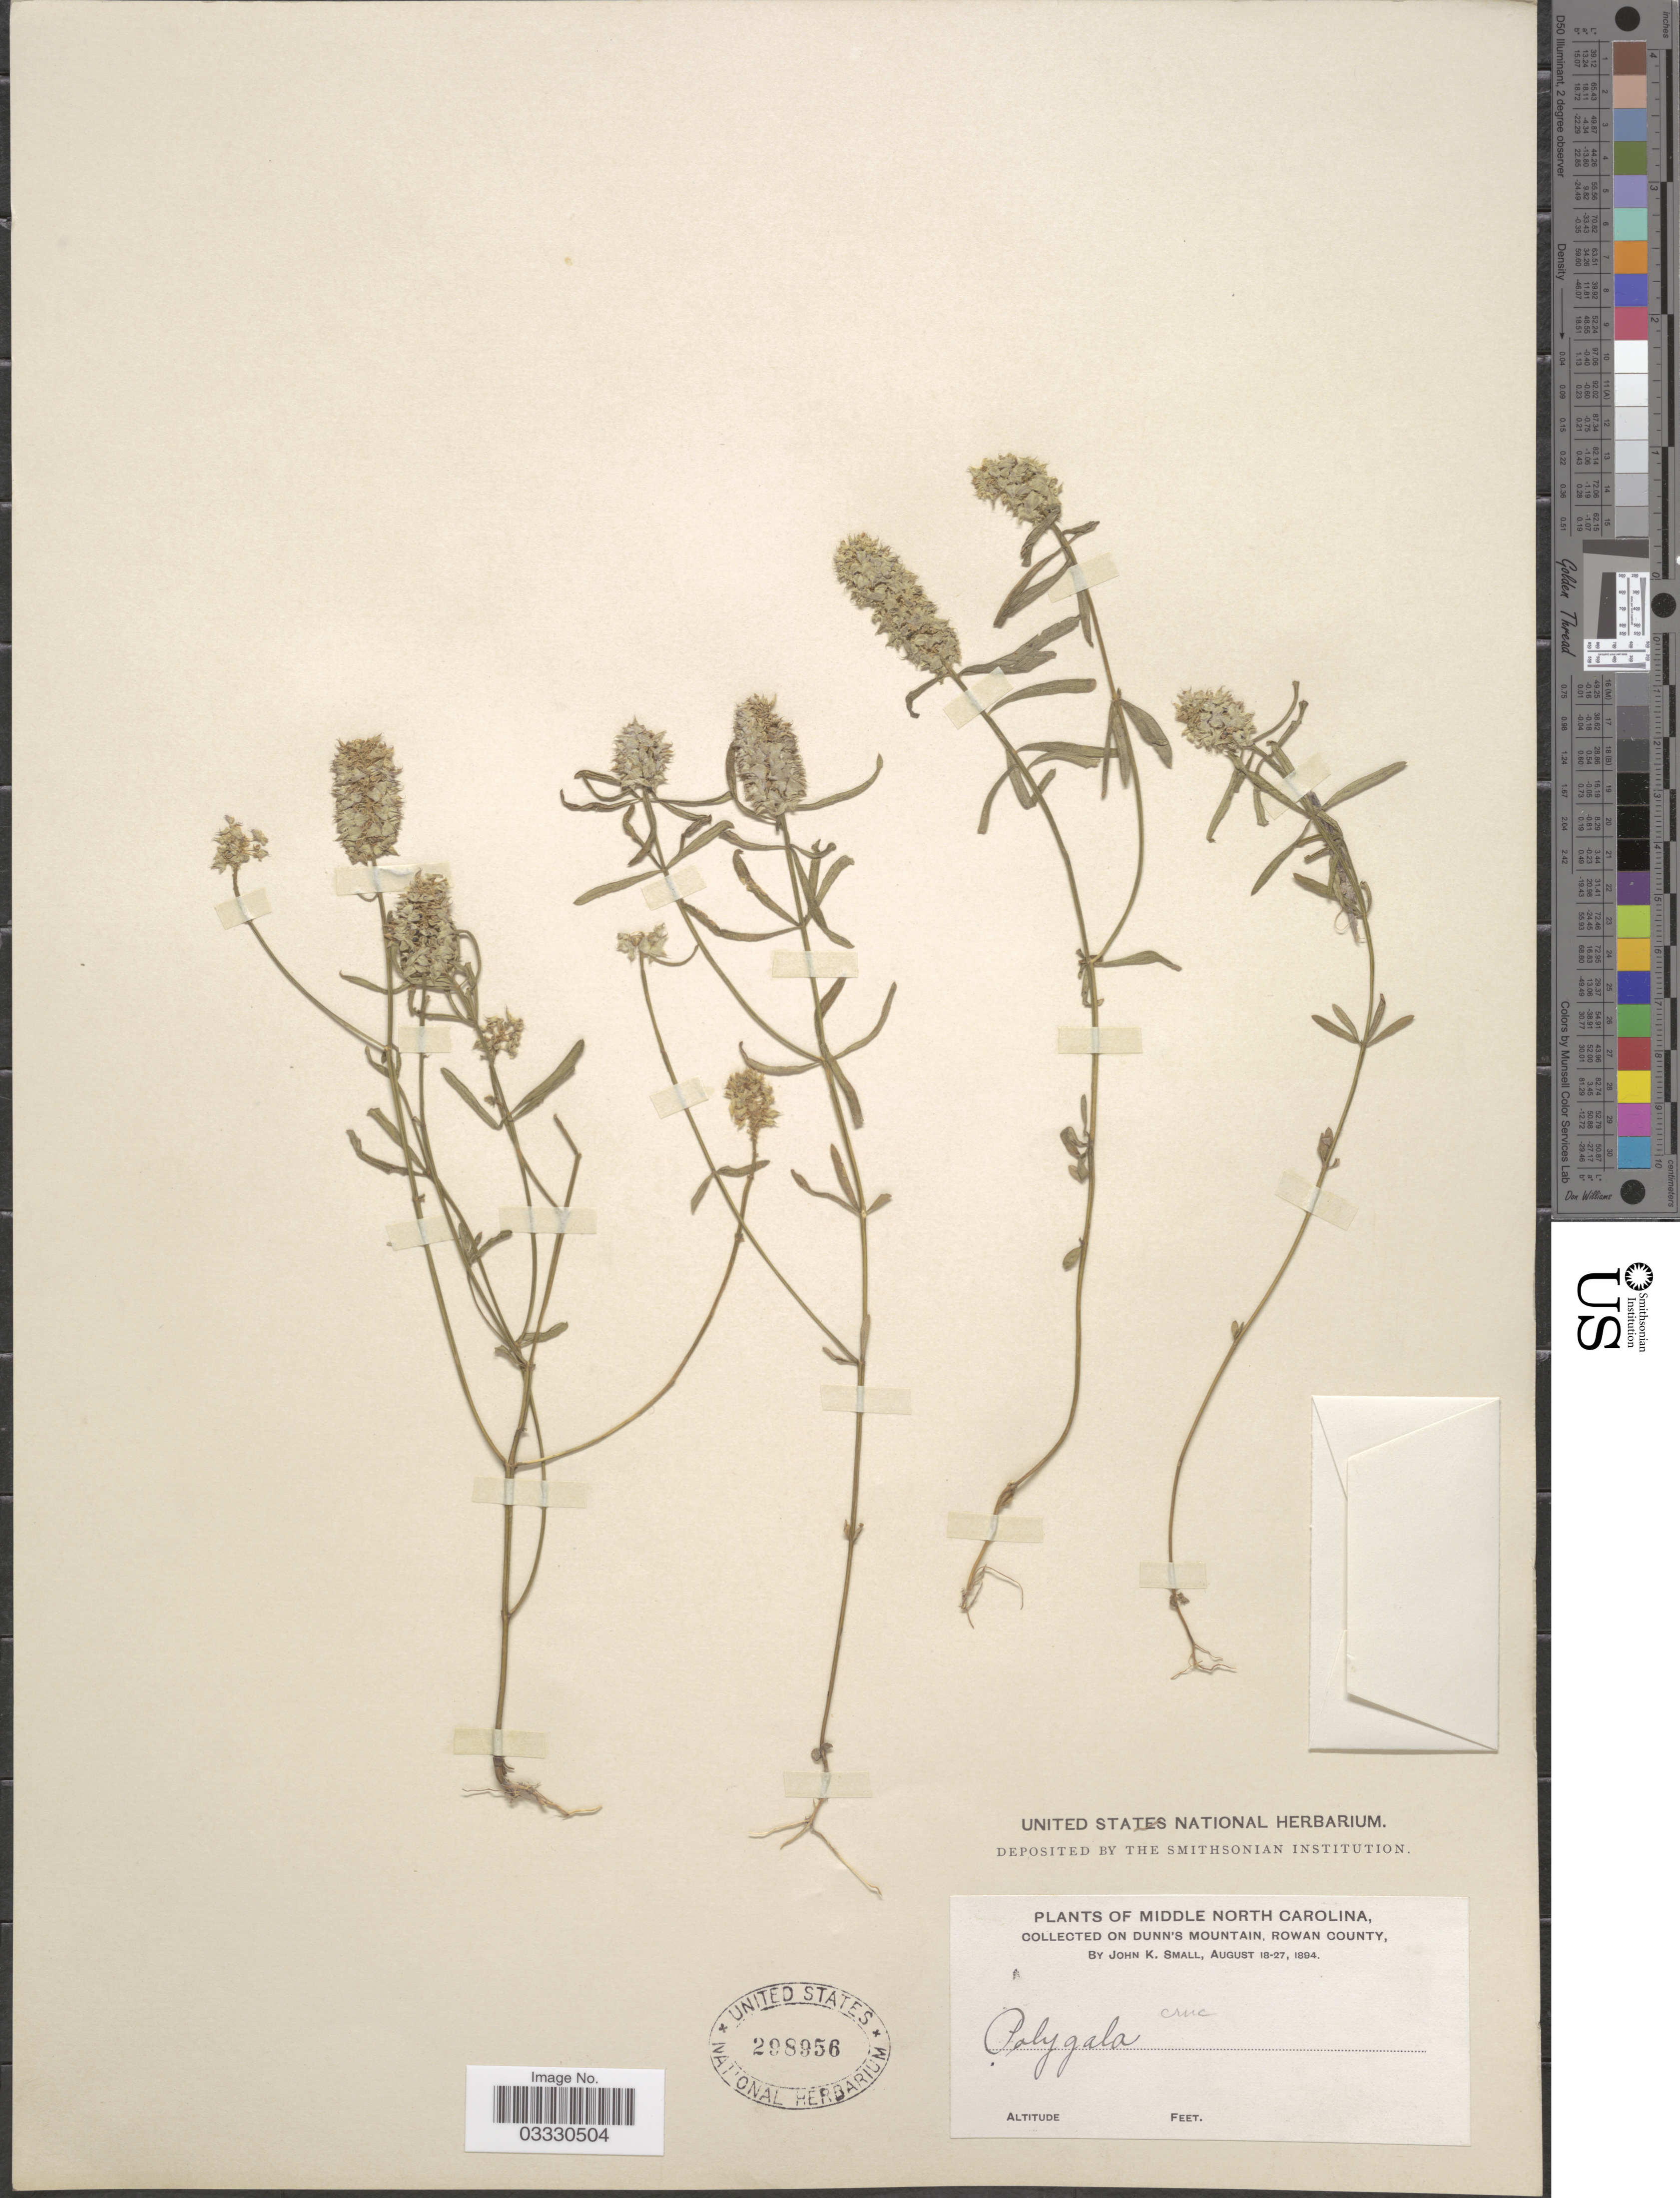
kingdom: Plantae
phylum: Tracheophyta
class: Magnoliopsida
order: Fabales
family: Polygalaceae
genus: Polygala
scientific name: Polygala cruciata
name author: L.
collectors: J. K. Small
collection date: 1894-08-18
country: United States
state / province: North Carolina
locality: Middle North Carolina. On Dunn's Mountain, Rowan County.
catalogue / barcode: US 298956